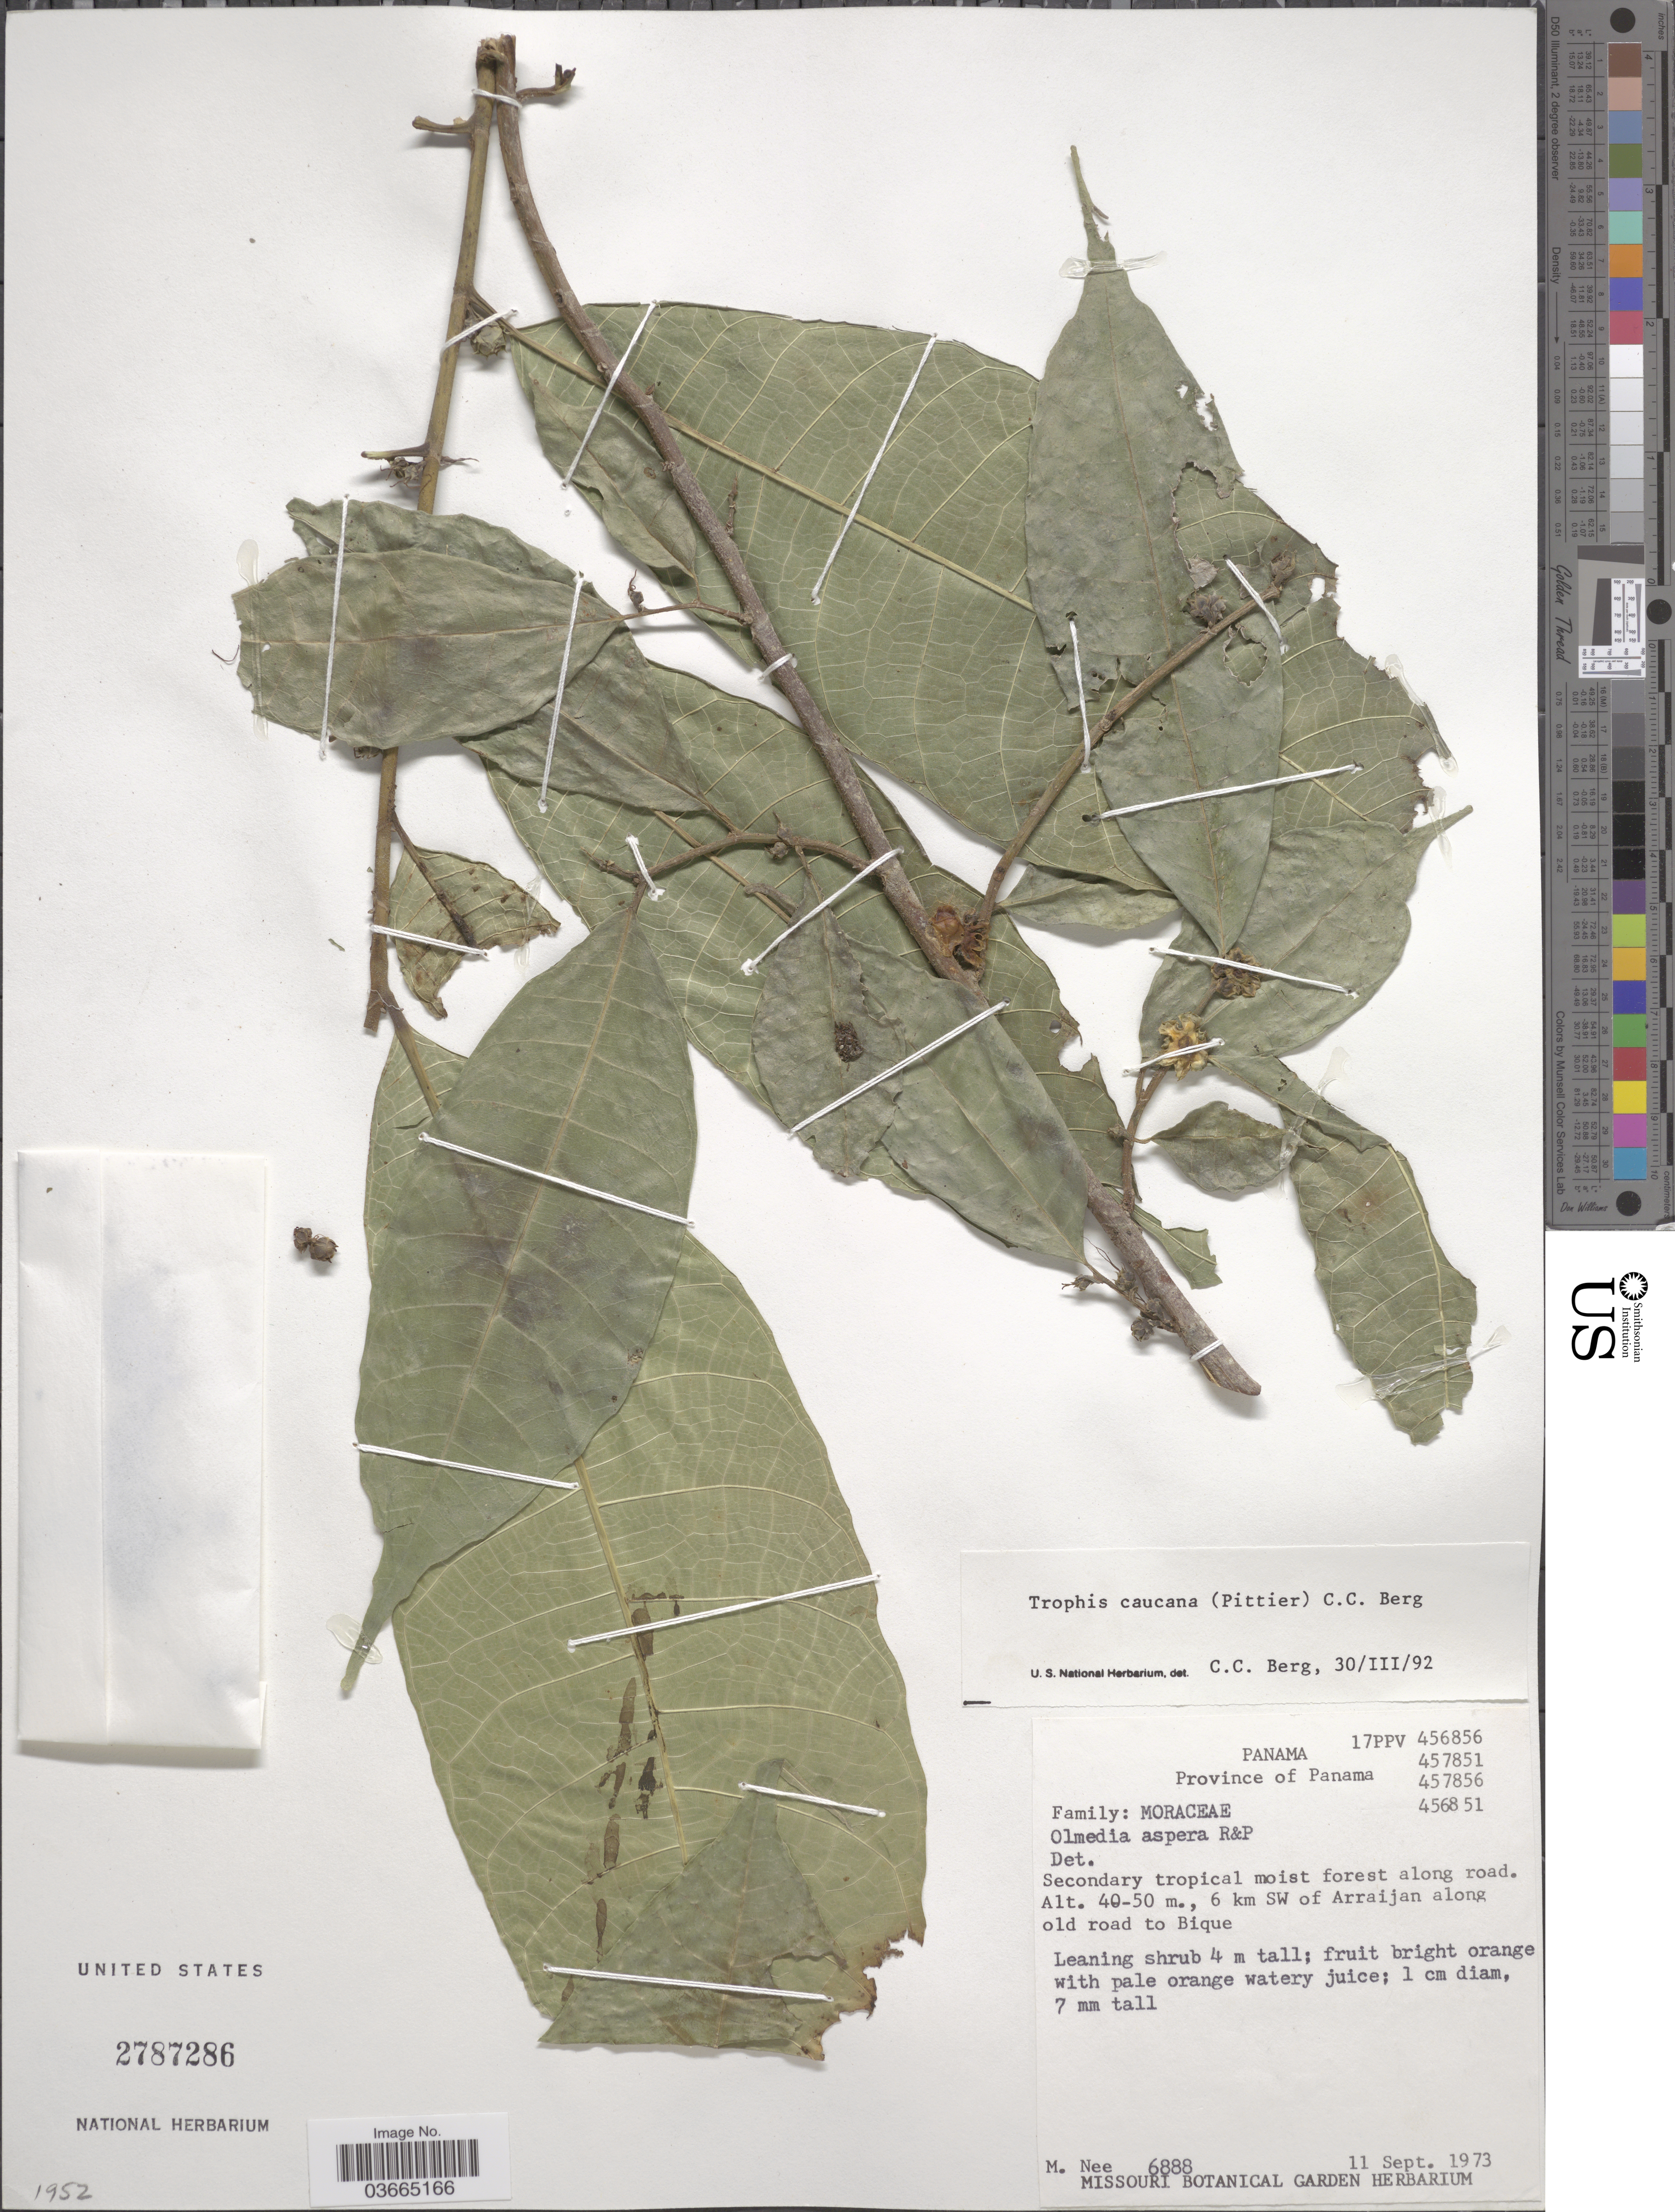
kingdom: Plantae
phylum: Tracheophyta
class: Magnoliopsida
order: Rosales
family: Moraceae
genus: Olmedia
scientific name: Olmedia aspera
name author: Ruiz & Pav.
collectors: M. Nee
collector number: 6888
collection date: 1973-09-11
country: Panama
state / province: Panamá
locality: Secondary tropical moist forest along road. 6 km SW of Arraijan along old road to Bique.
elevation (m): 40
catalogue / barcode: US 2787286